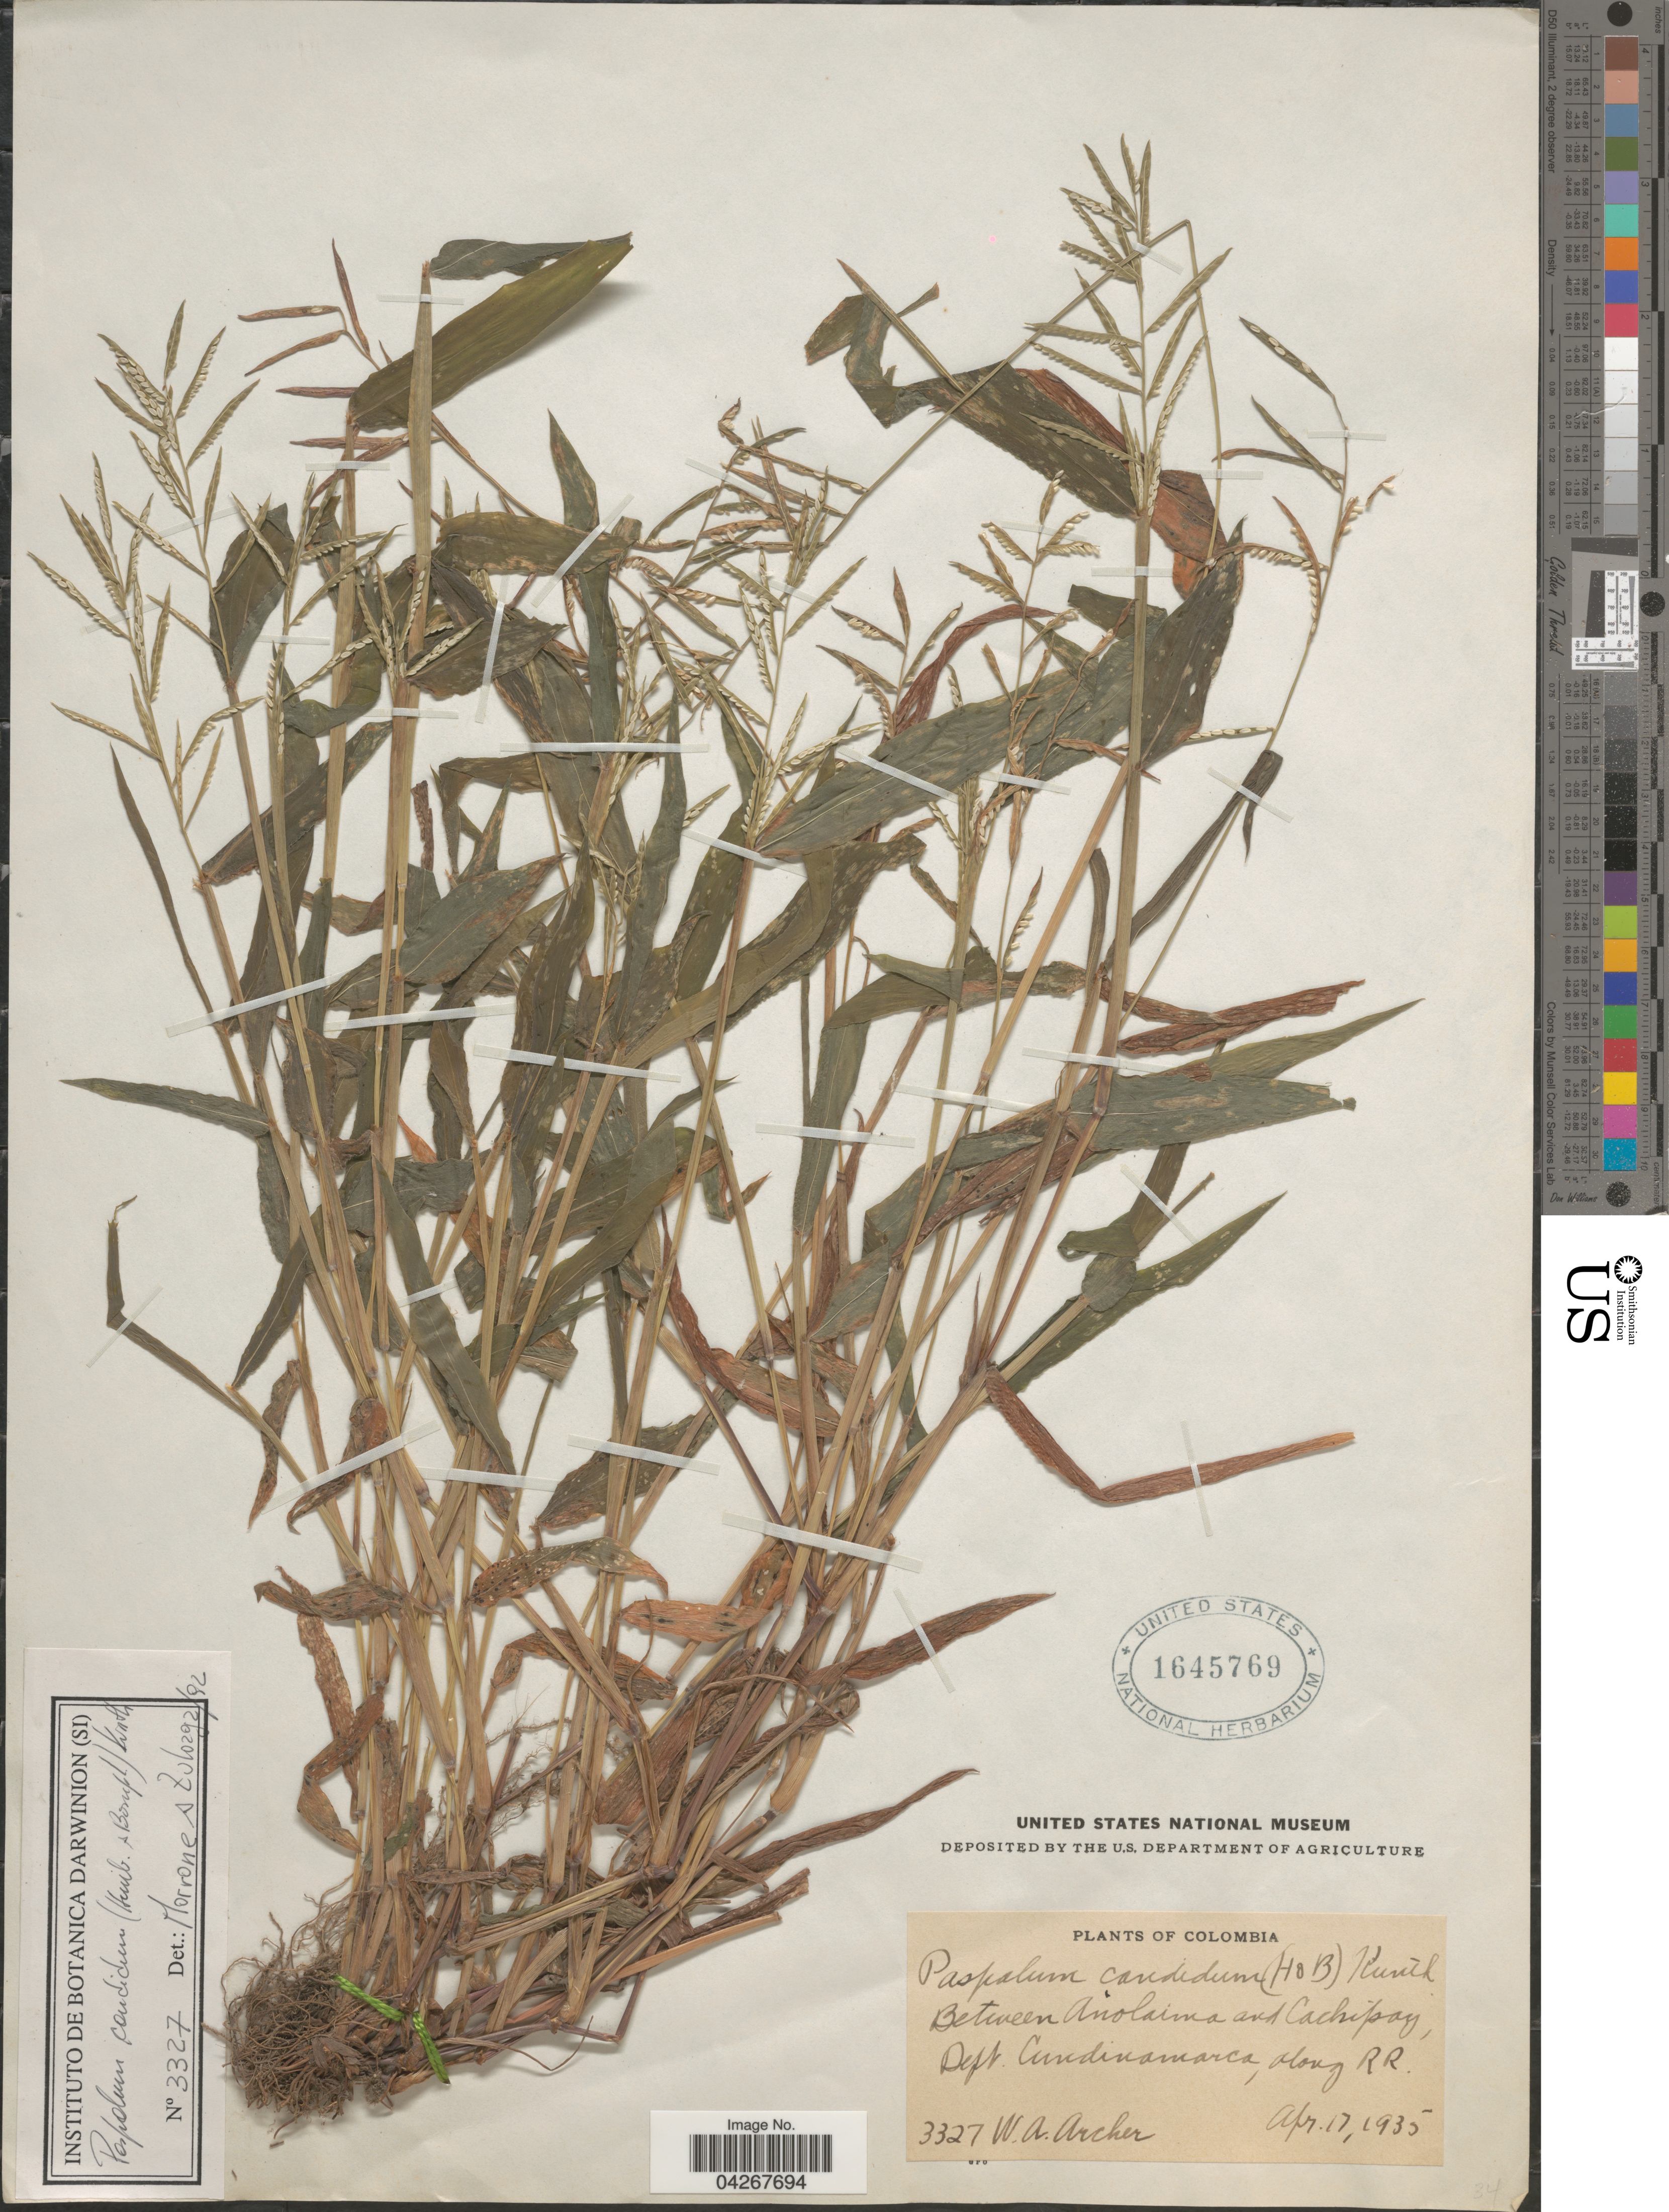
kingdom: Plantae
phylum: Tracheophyta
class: Liliopsida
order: Poales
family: Poaceae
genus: Paspalum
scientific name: Paspalum candidum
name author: (Humb. & Bonpl. ex Fleugge) Kunth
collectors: W. Archer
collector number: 3327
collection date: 1935-04-17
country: Colombia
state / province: Cundinamarca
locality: Between Anolaima and Cachipay, Dept. Cundinamarca, along RR.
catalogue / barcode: US 1645769